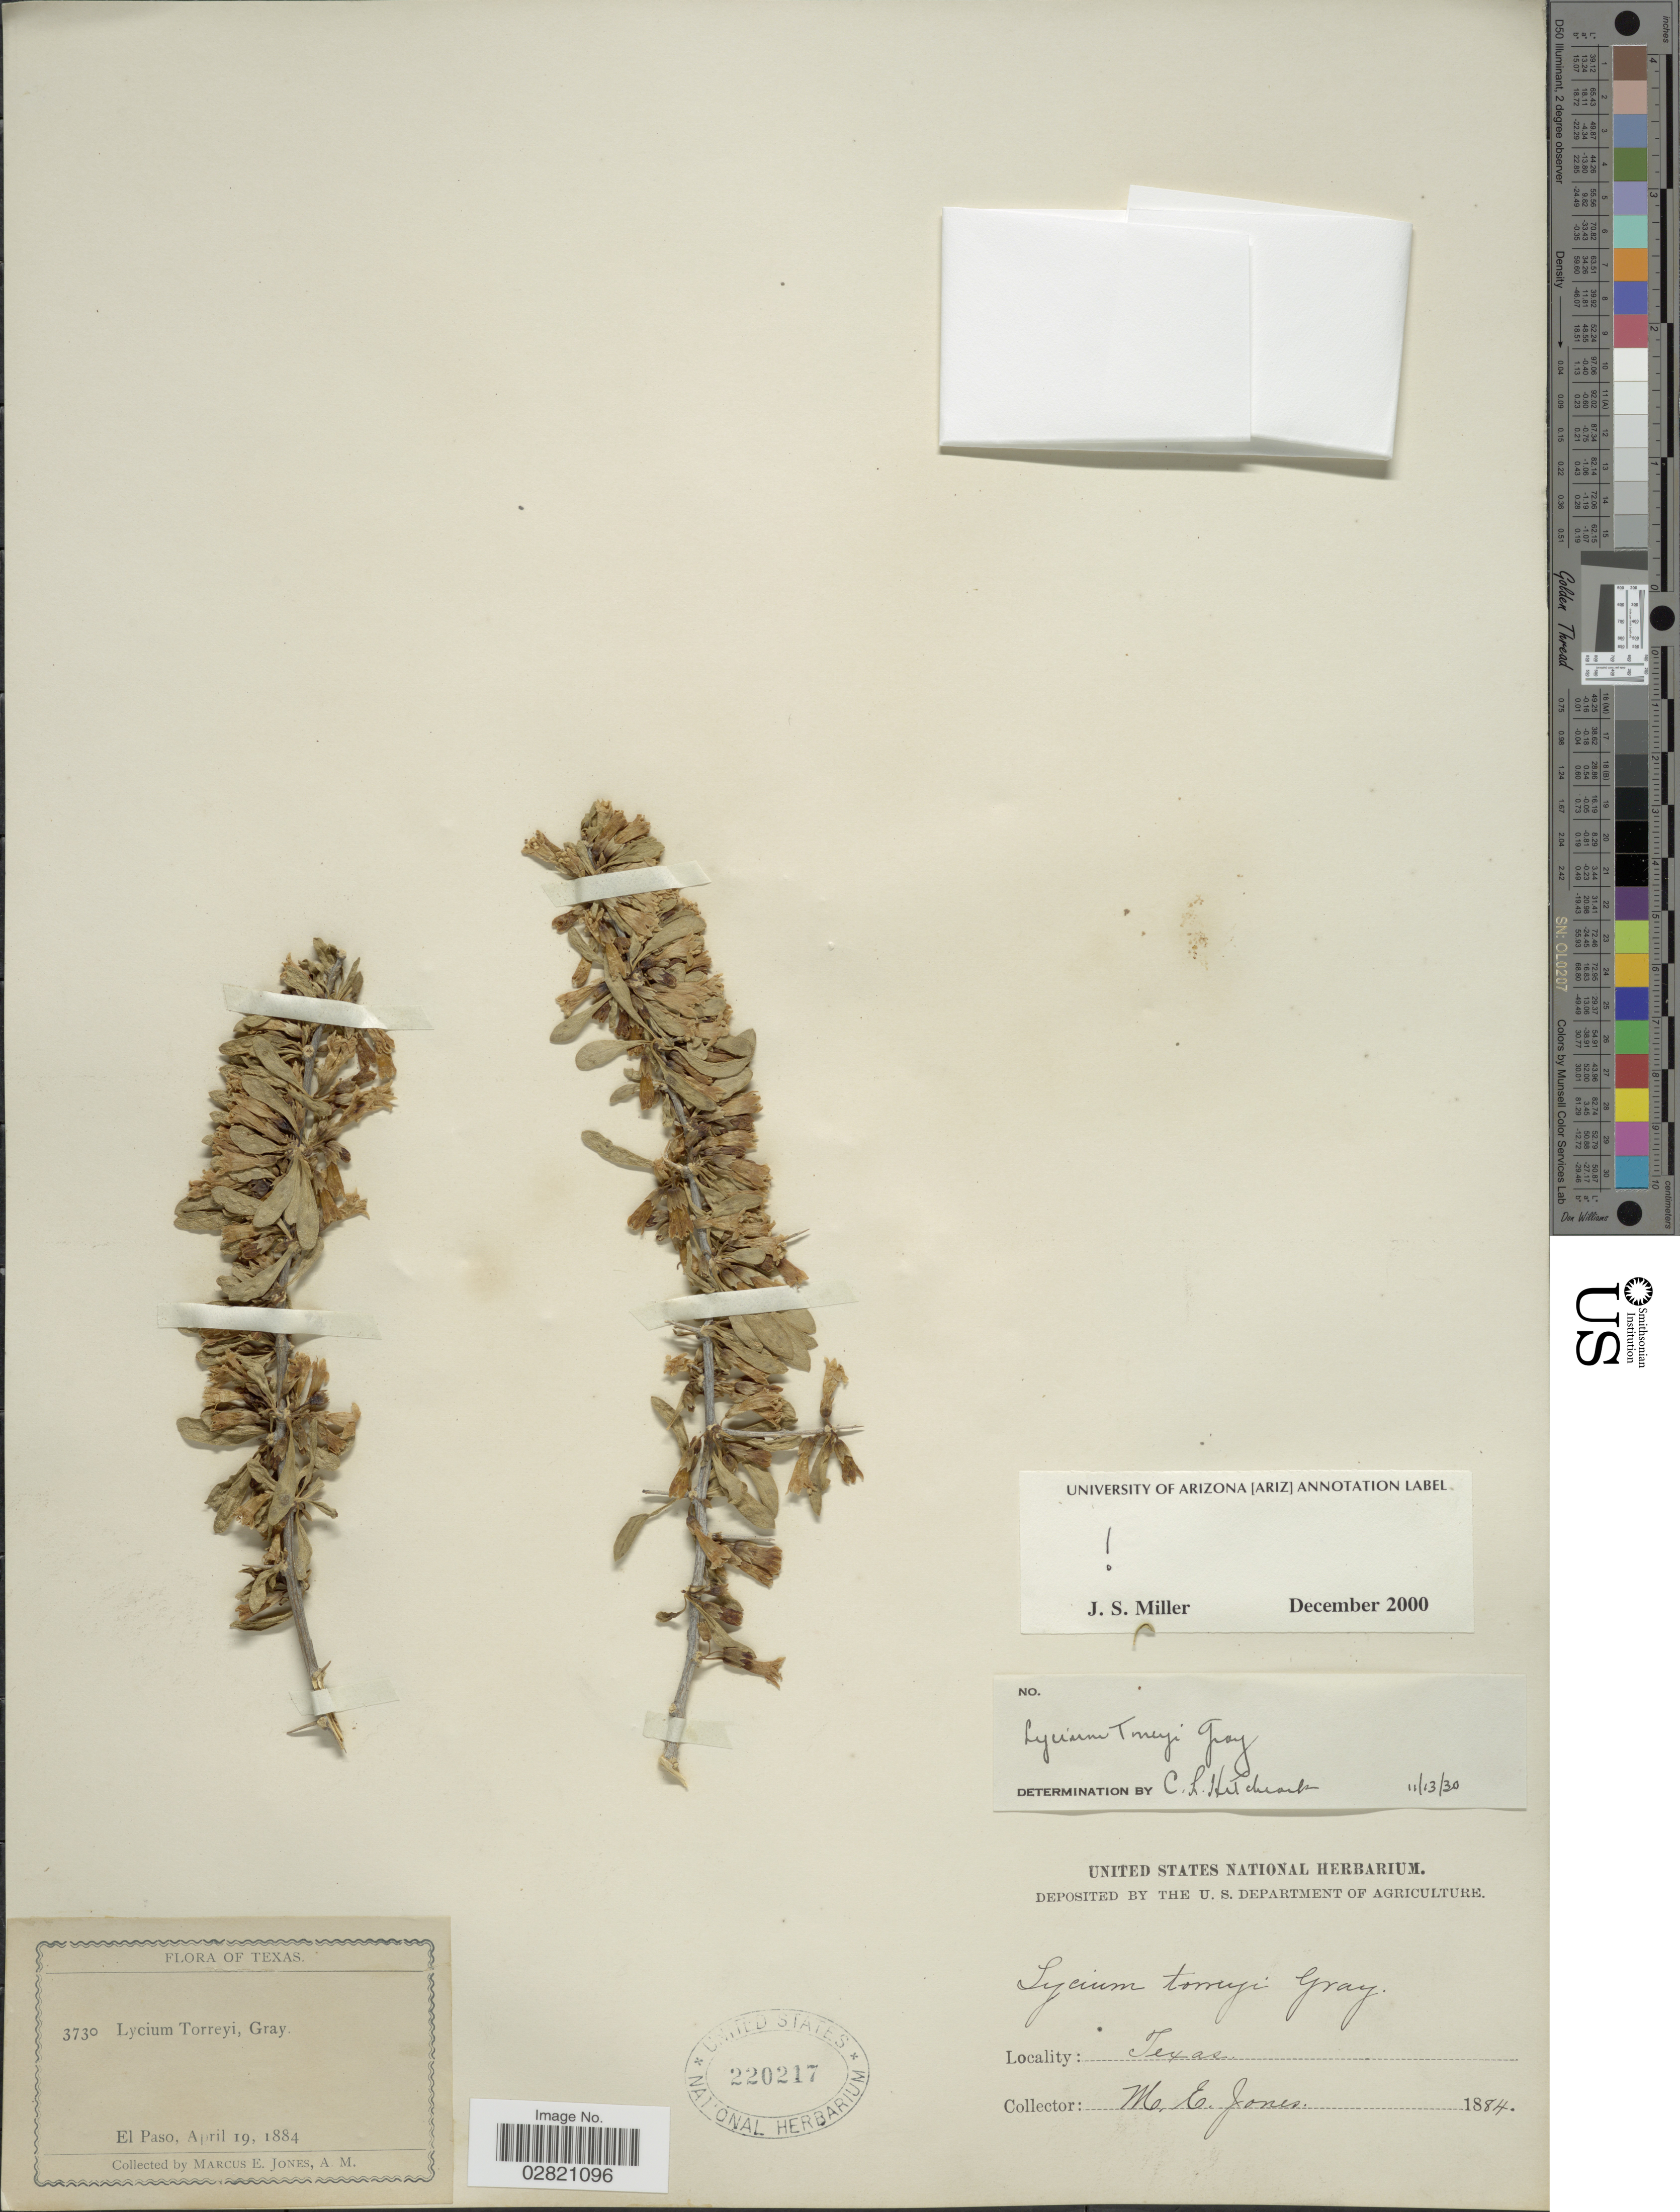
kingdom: Plantae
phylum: Tracheophyta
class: Magnoliopsida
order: Solanales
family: Solanaceae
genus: Lycium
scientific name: Lycium torreyi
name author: A. Gray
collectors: M. E. Jones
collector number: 3730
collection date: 1884-04-19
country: United States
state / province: Texas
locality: El Paso.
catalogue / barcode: US 220217